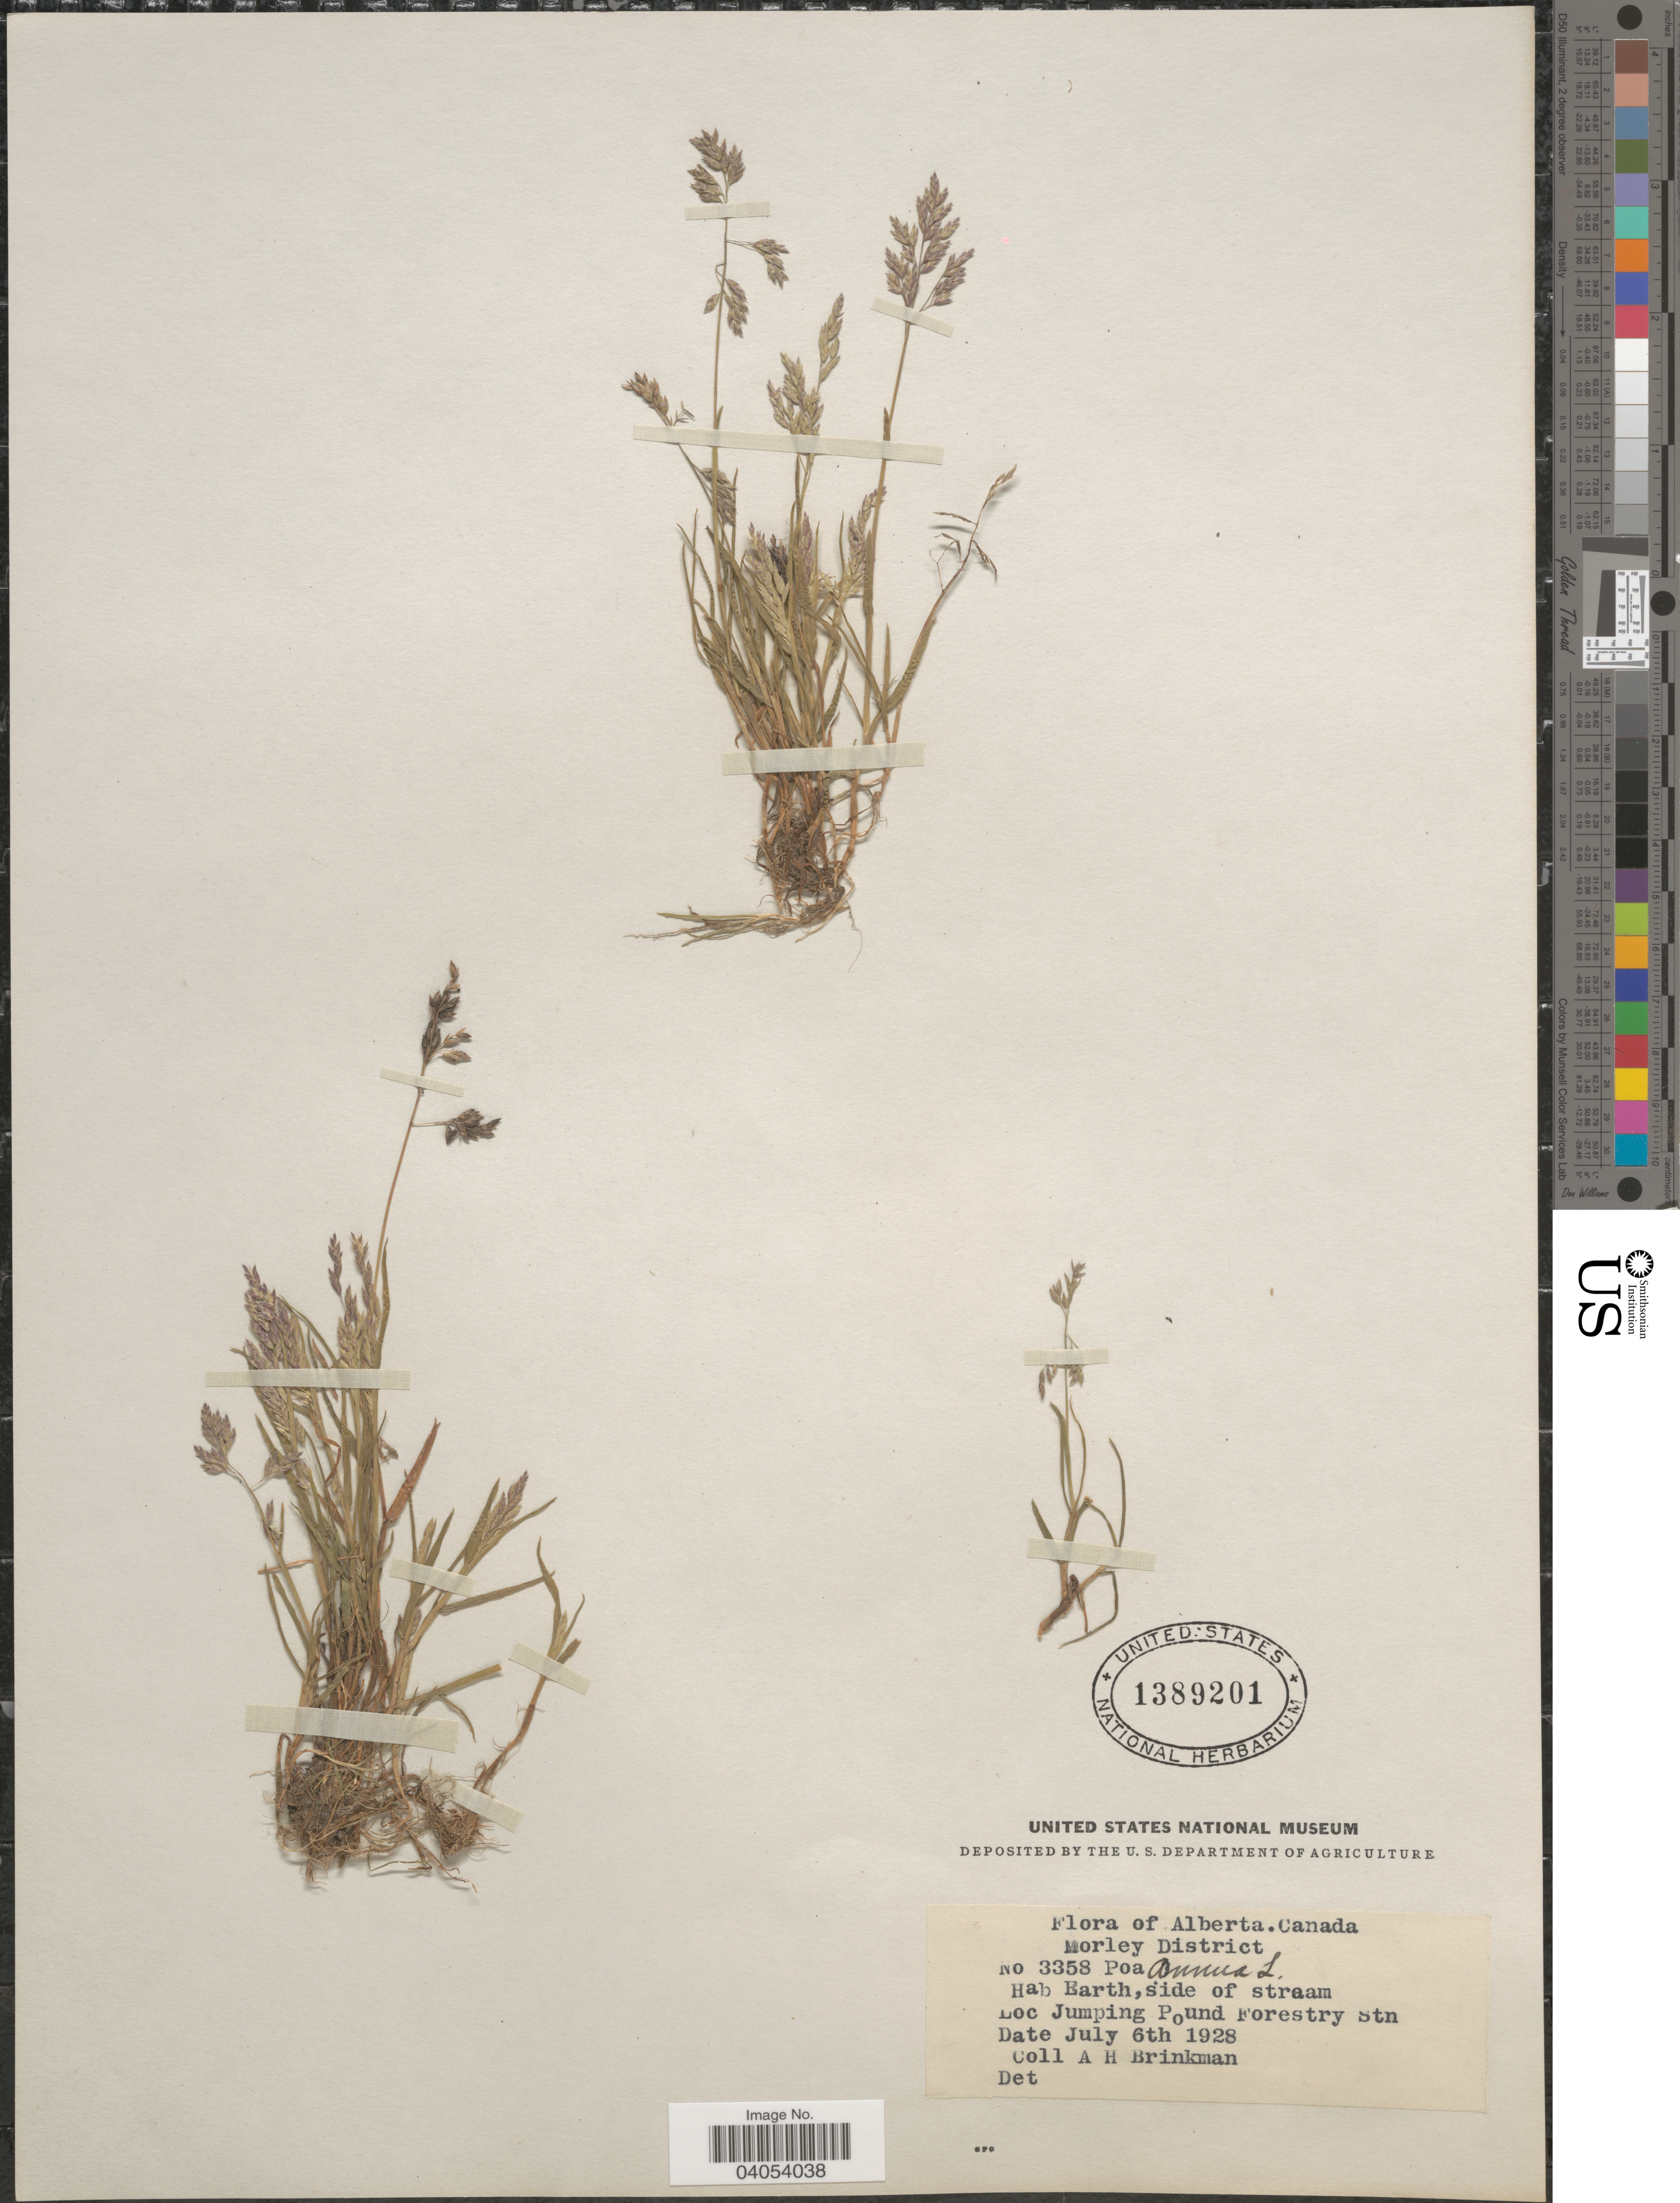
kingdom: Plantae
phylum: Tracheophyta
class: Liliopsida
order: Poales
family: Poaceae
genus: Poa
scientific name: Poa annua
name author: L.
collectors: A. Brinkman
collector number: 3358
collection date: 1928-07-06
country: Canada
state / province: Alberta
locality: Morley District. Jumping Pound Forestry Stn.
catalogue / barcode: US 1389201